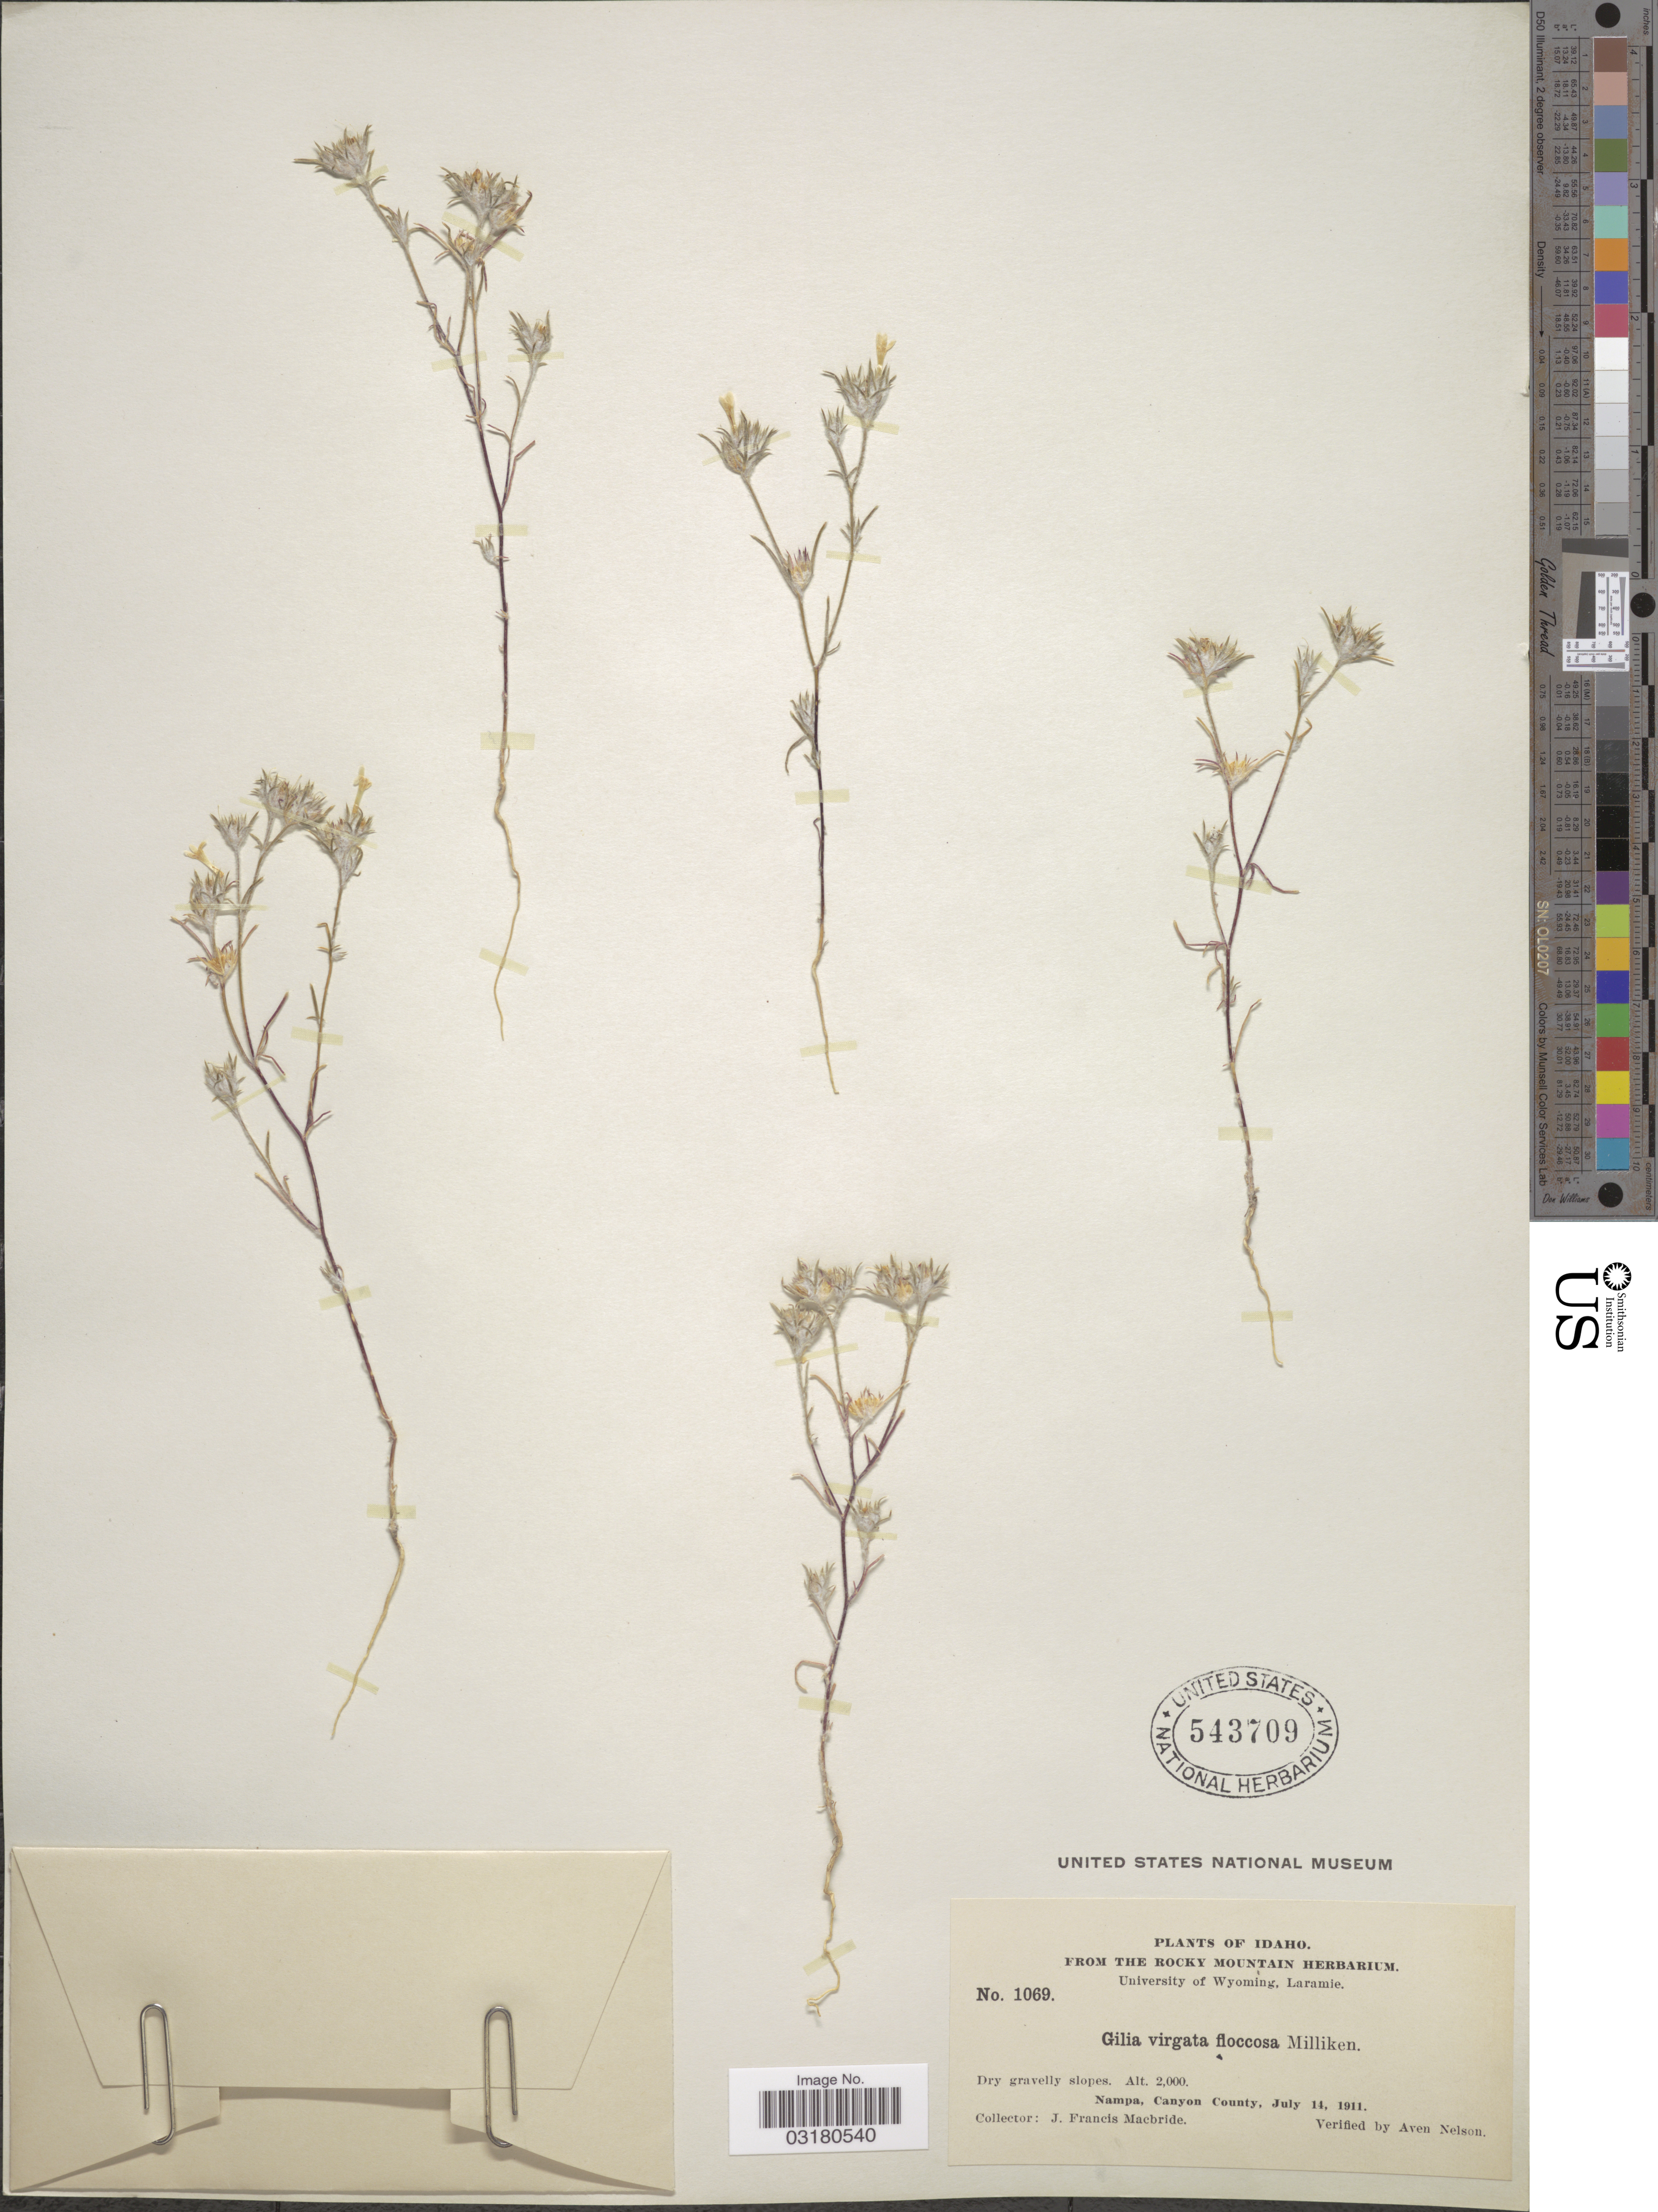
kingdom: Plantae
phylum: Tracheophyta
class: Magnoliopsida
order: Ericales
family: Polemoniaceae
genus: Eriastrum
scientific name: Eriastrum wilcoxii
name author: (A. Nelson) H. Mason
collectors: J. F. Macbride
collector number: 1069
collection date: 1911-07-14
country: United States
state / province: Idaho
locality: Nampa, Canyon County.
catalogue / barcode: US 543709